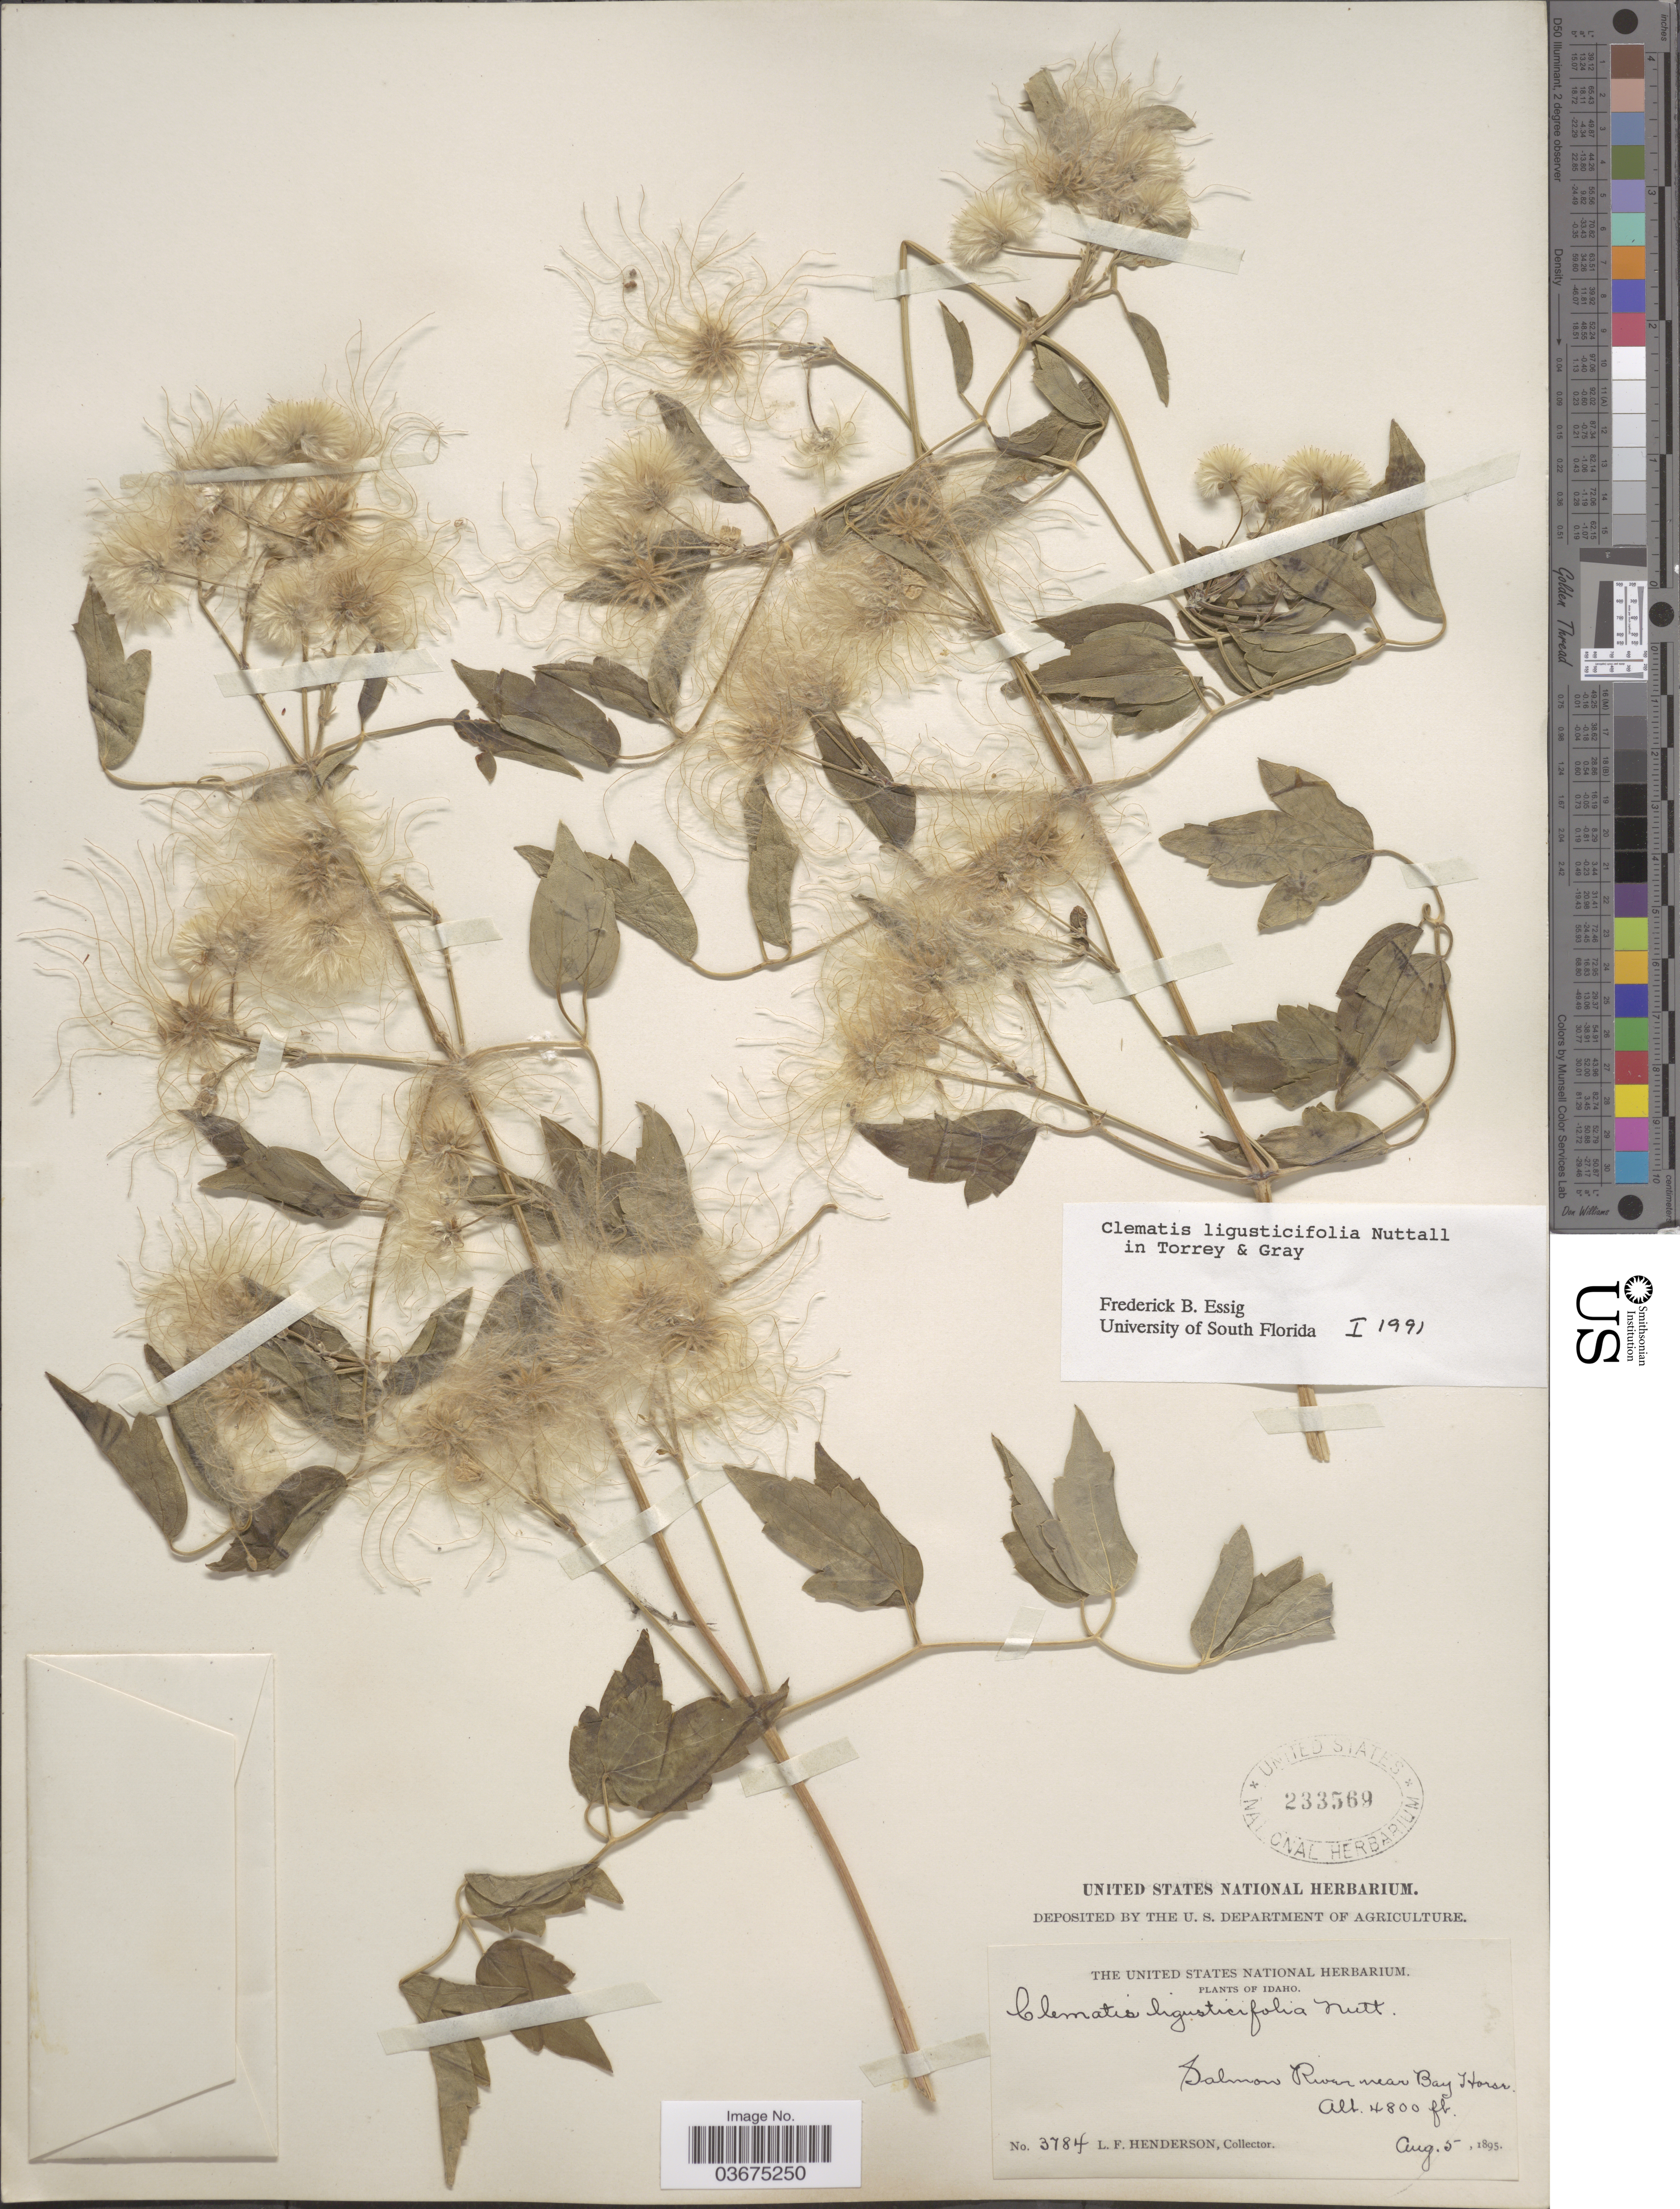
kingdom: Plantae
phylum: Tracheophyta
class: Magnoliopsida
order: Ranunculales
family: Ranunculaceae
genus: Clematis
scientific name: Clematis ligusticifolia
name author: Nutt.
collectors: L. Henderson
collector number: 3784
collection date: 1895-08-05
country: United States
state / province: Idaho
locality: Salmon River near Bay Horse.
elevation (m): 1463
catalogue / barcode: US 233569